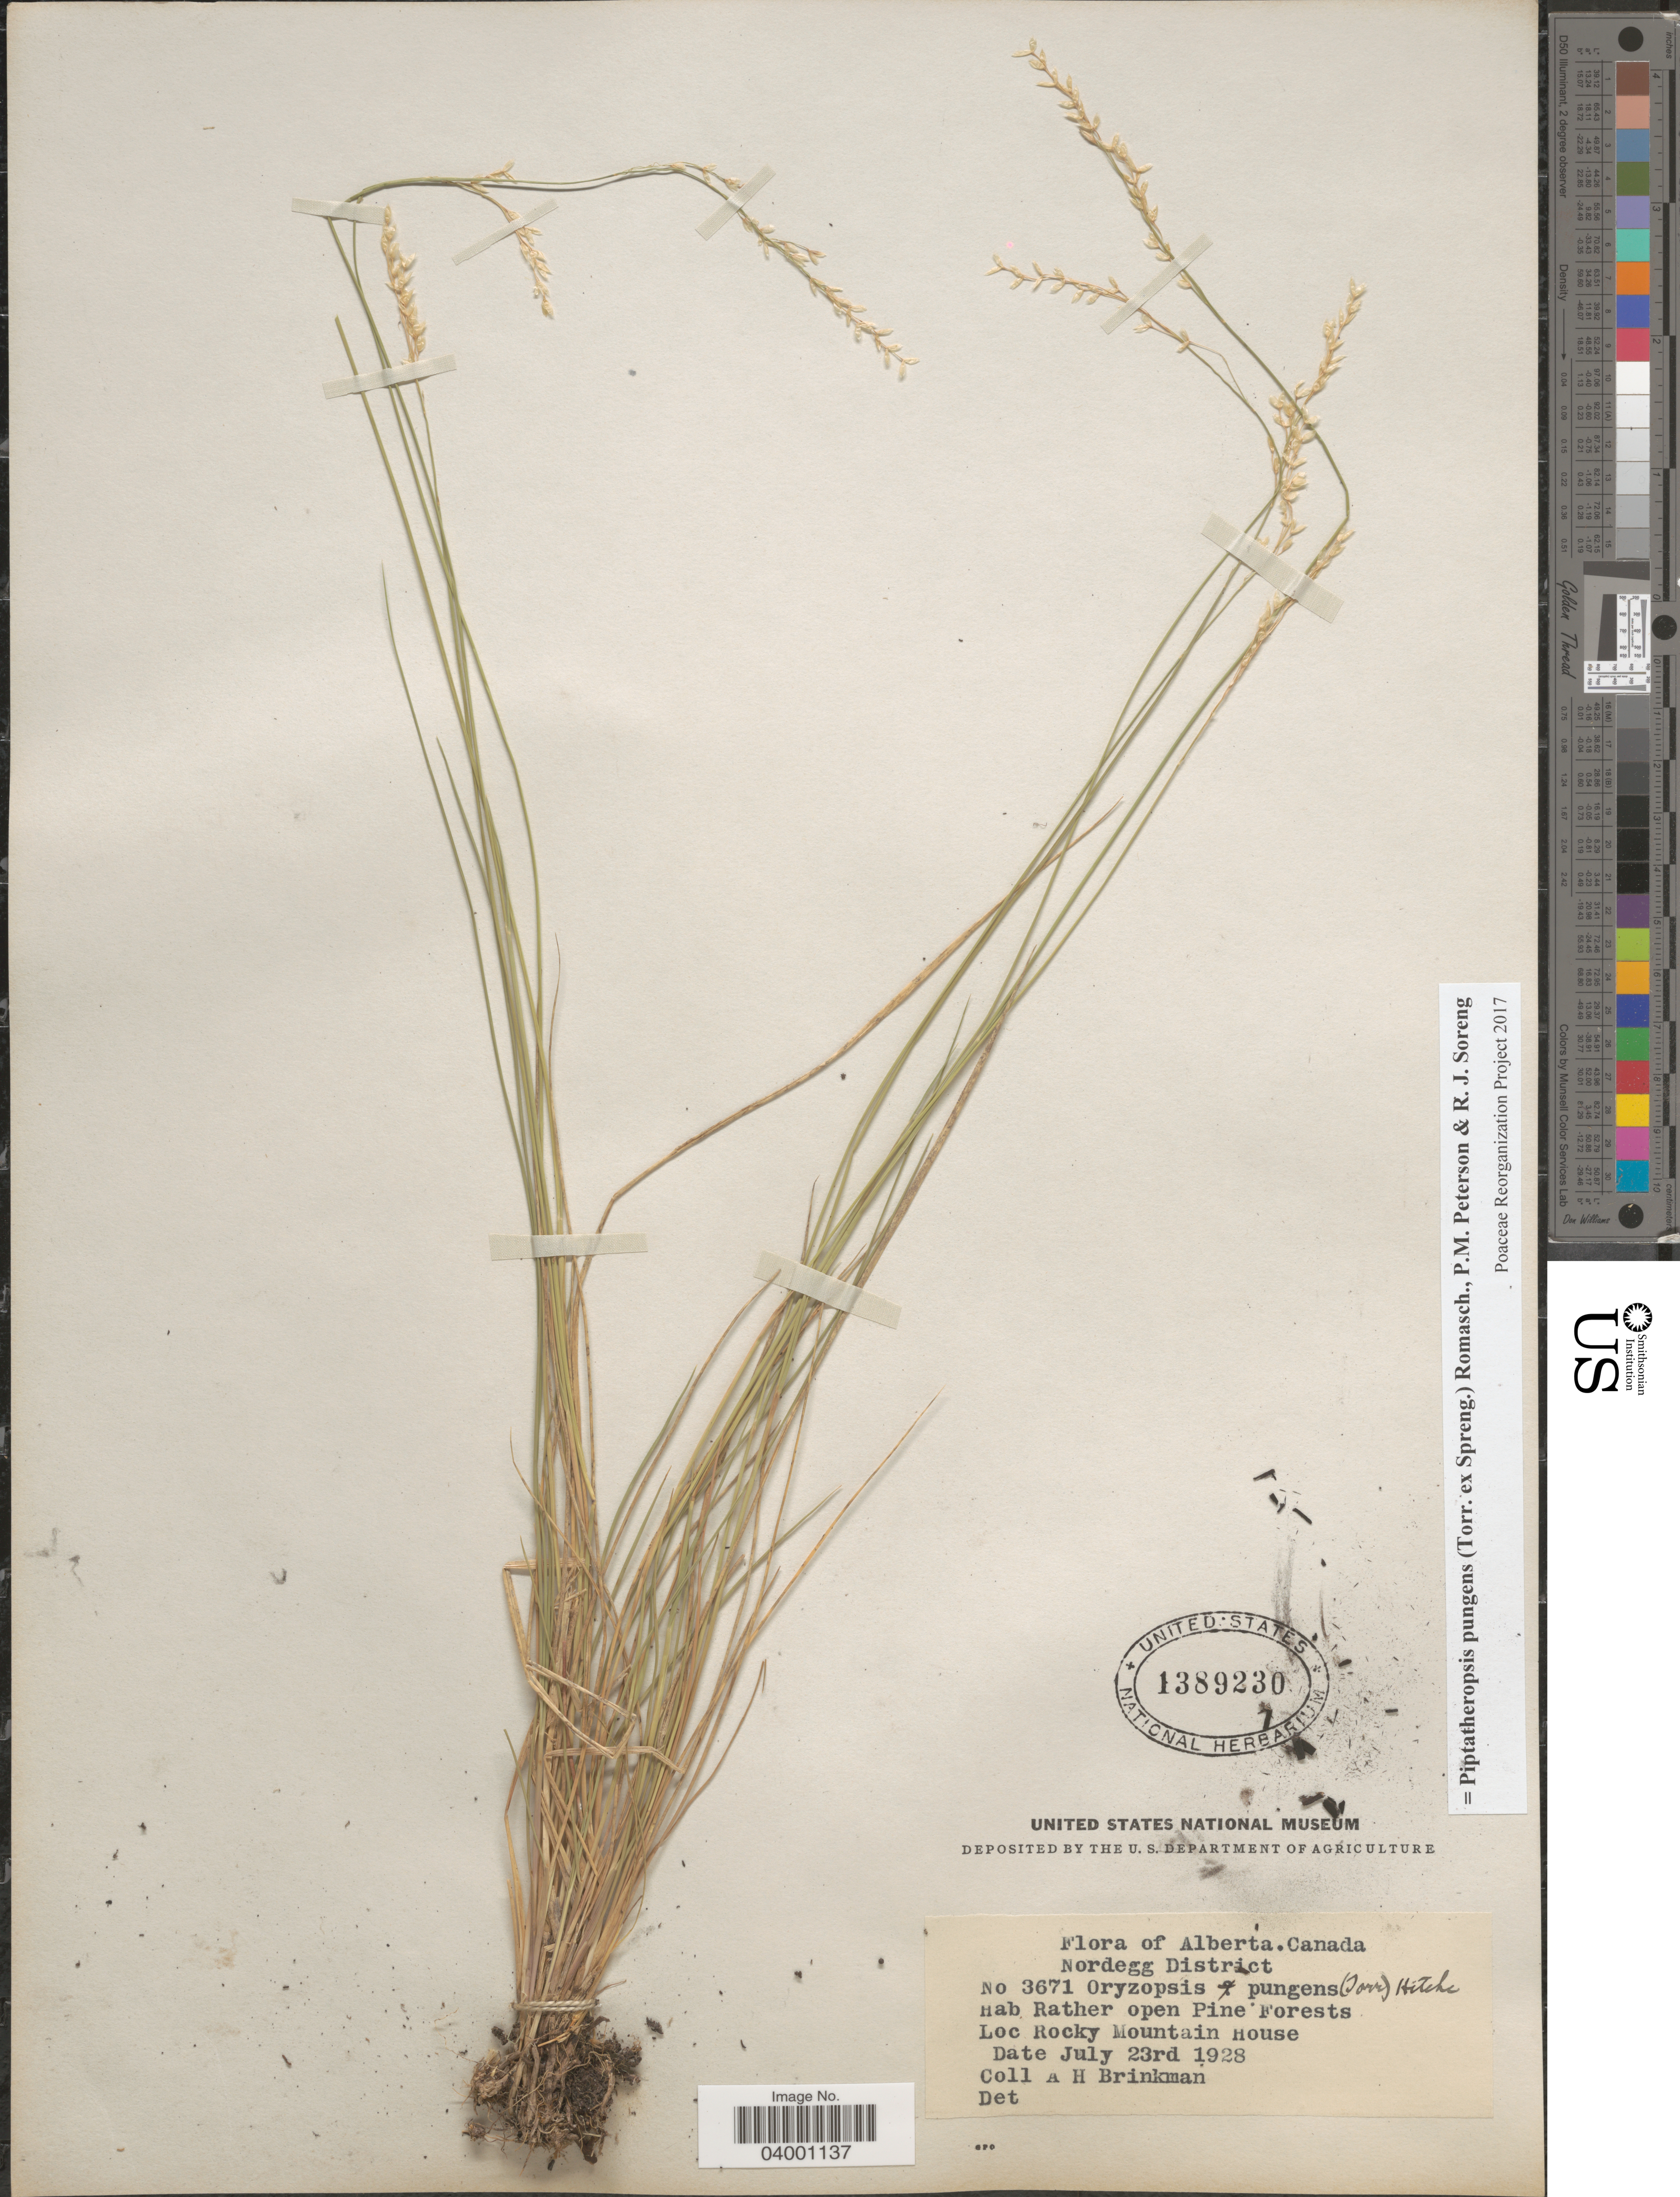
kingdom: Plantae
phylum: Tracheophyta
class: Liliopsida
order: Poales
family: Poaceae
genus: Piptatheropsis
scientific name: Piptatheropsis pungens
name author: (Torr. ex Spreng.) Romasch. et al.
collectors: A. Brinkman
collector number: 3671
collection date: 1928-07-23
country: Canada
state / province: Alberta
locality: Nordegg District. Rocky Mountain House.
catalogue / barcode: US 1389230